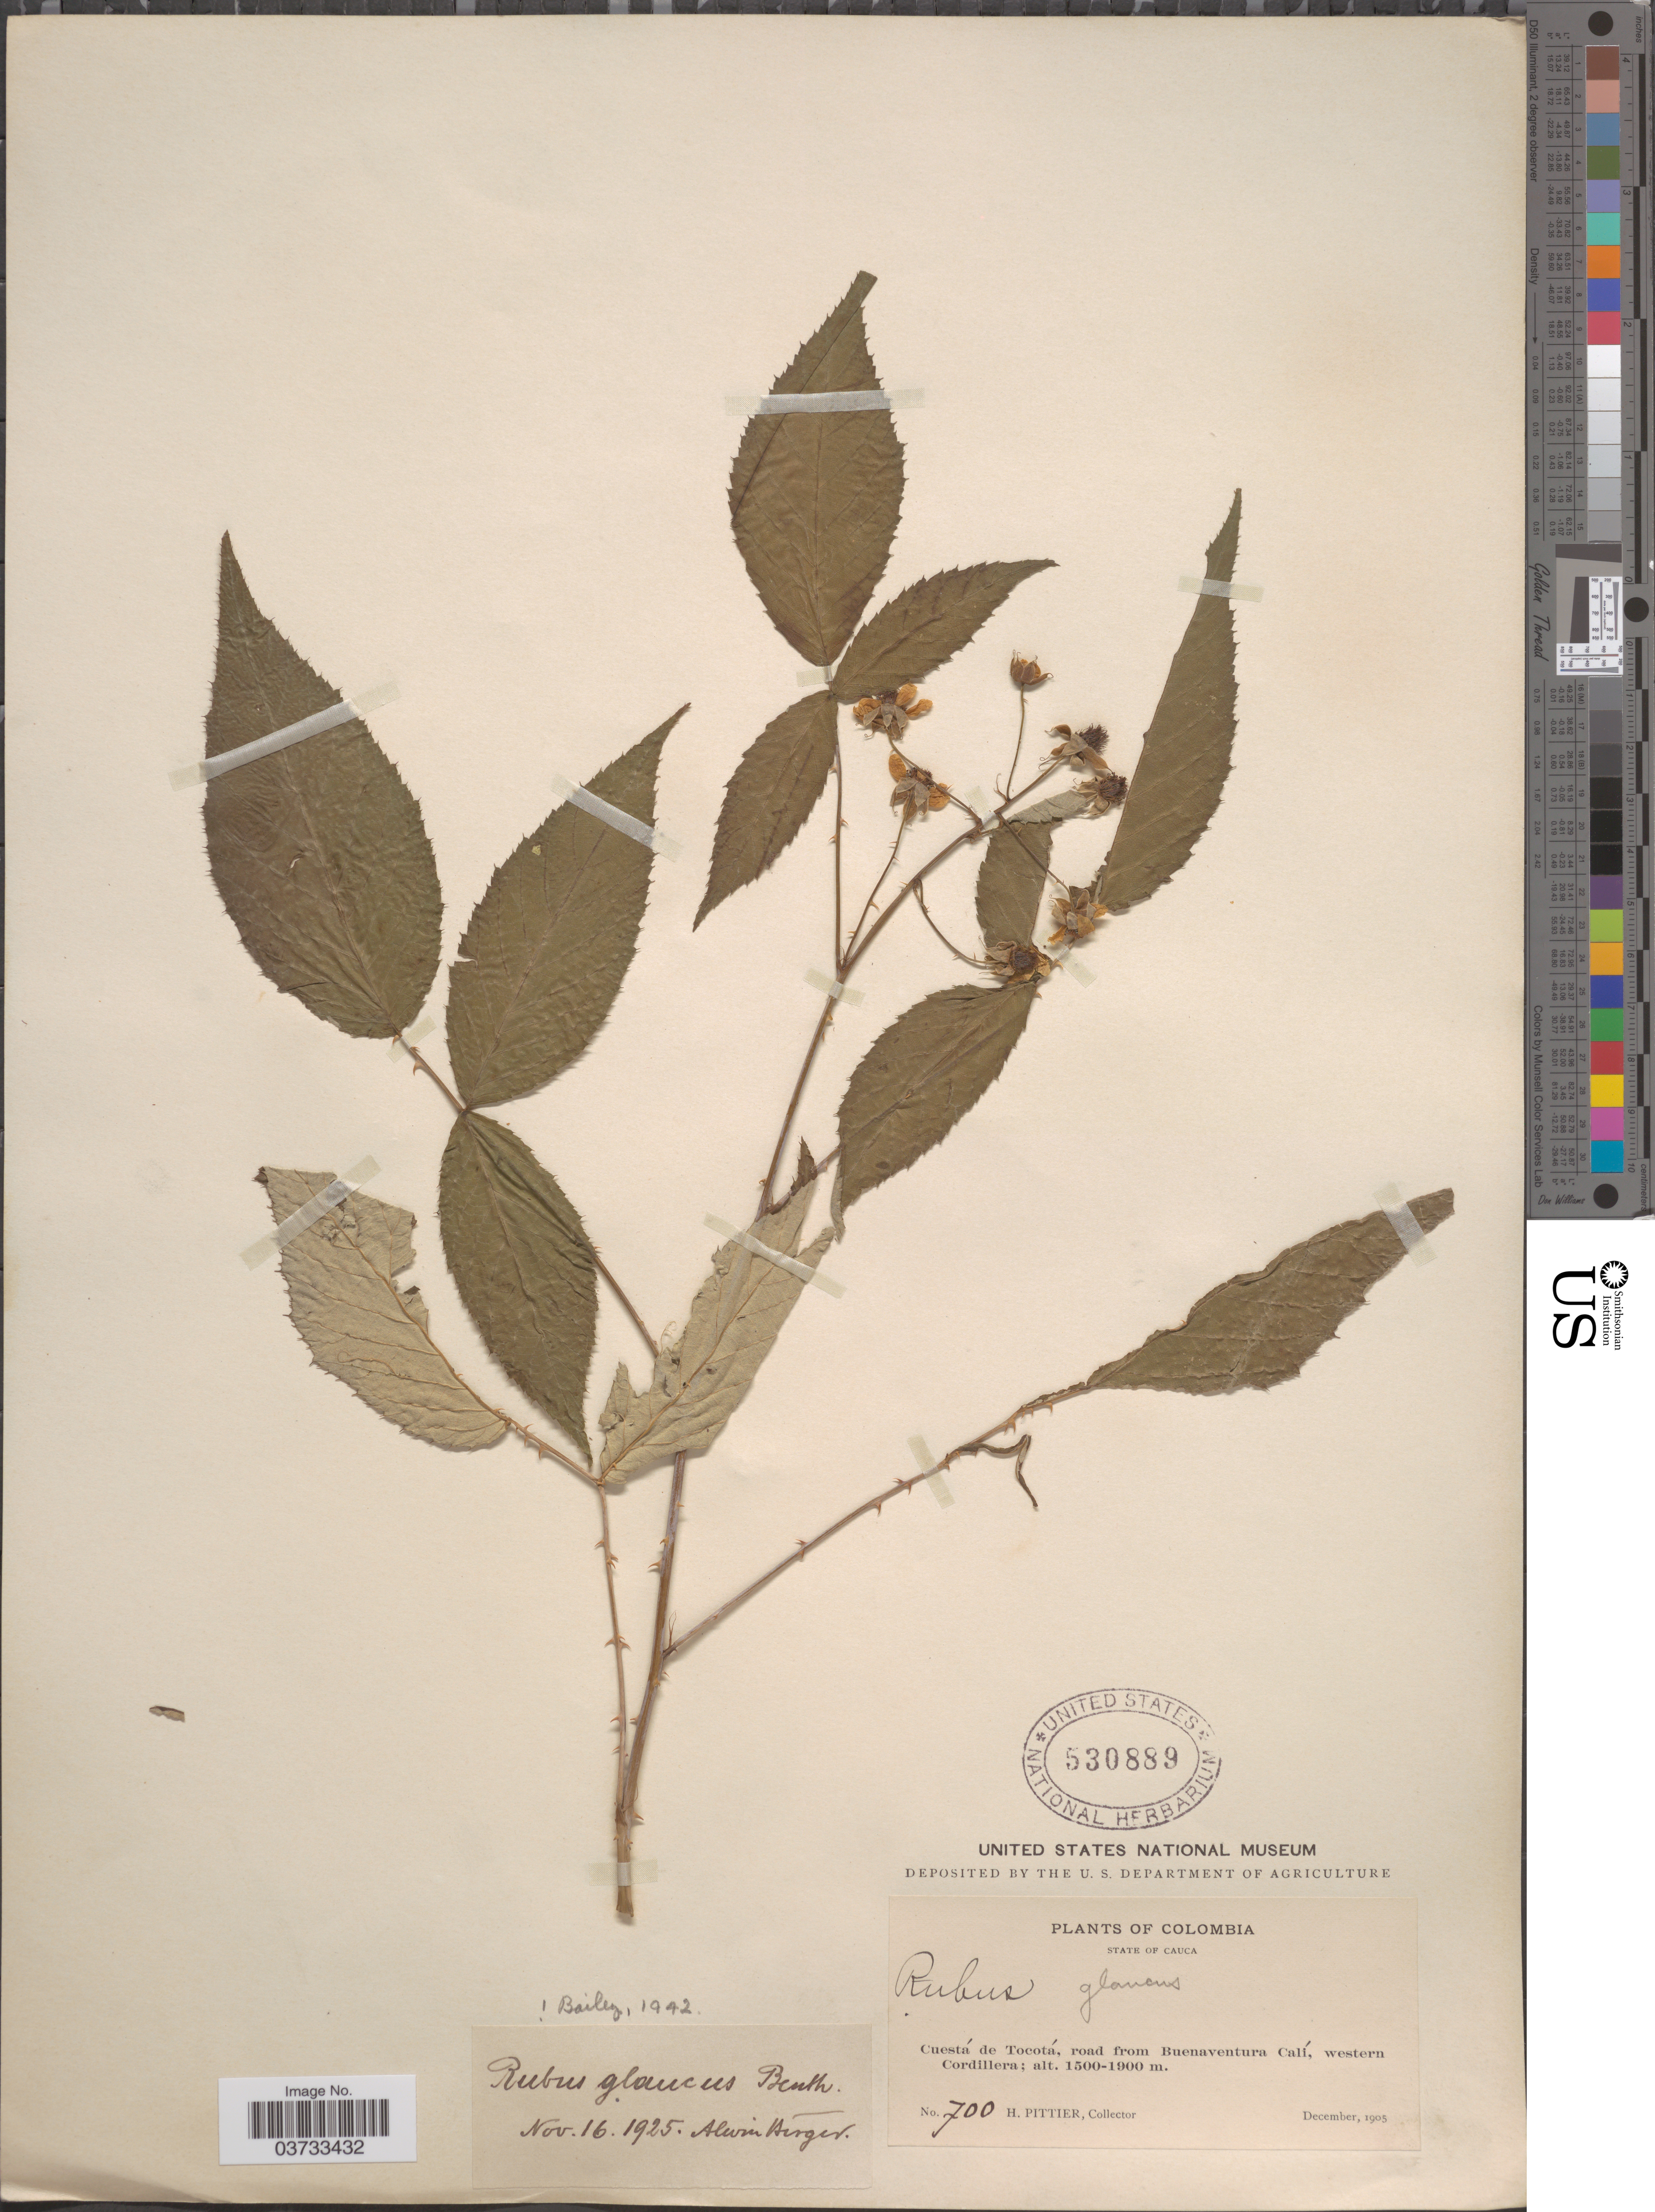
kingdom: Plantae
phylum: Tracheophyta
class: Magnoliopsida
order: Rosales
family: Rosaceae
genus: Rubus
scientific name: Rubus glaucus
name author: Benth.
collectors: H. F. Pittier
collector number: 700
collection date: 1905-12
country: Colombia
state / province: Cauca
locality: Cuestá de Tocotá, road from Buenaventura Calí, western Cordillera.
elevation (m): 1500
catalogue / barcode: US 530889